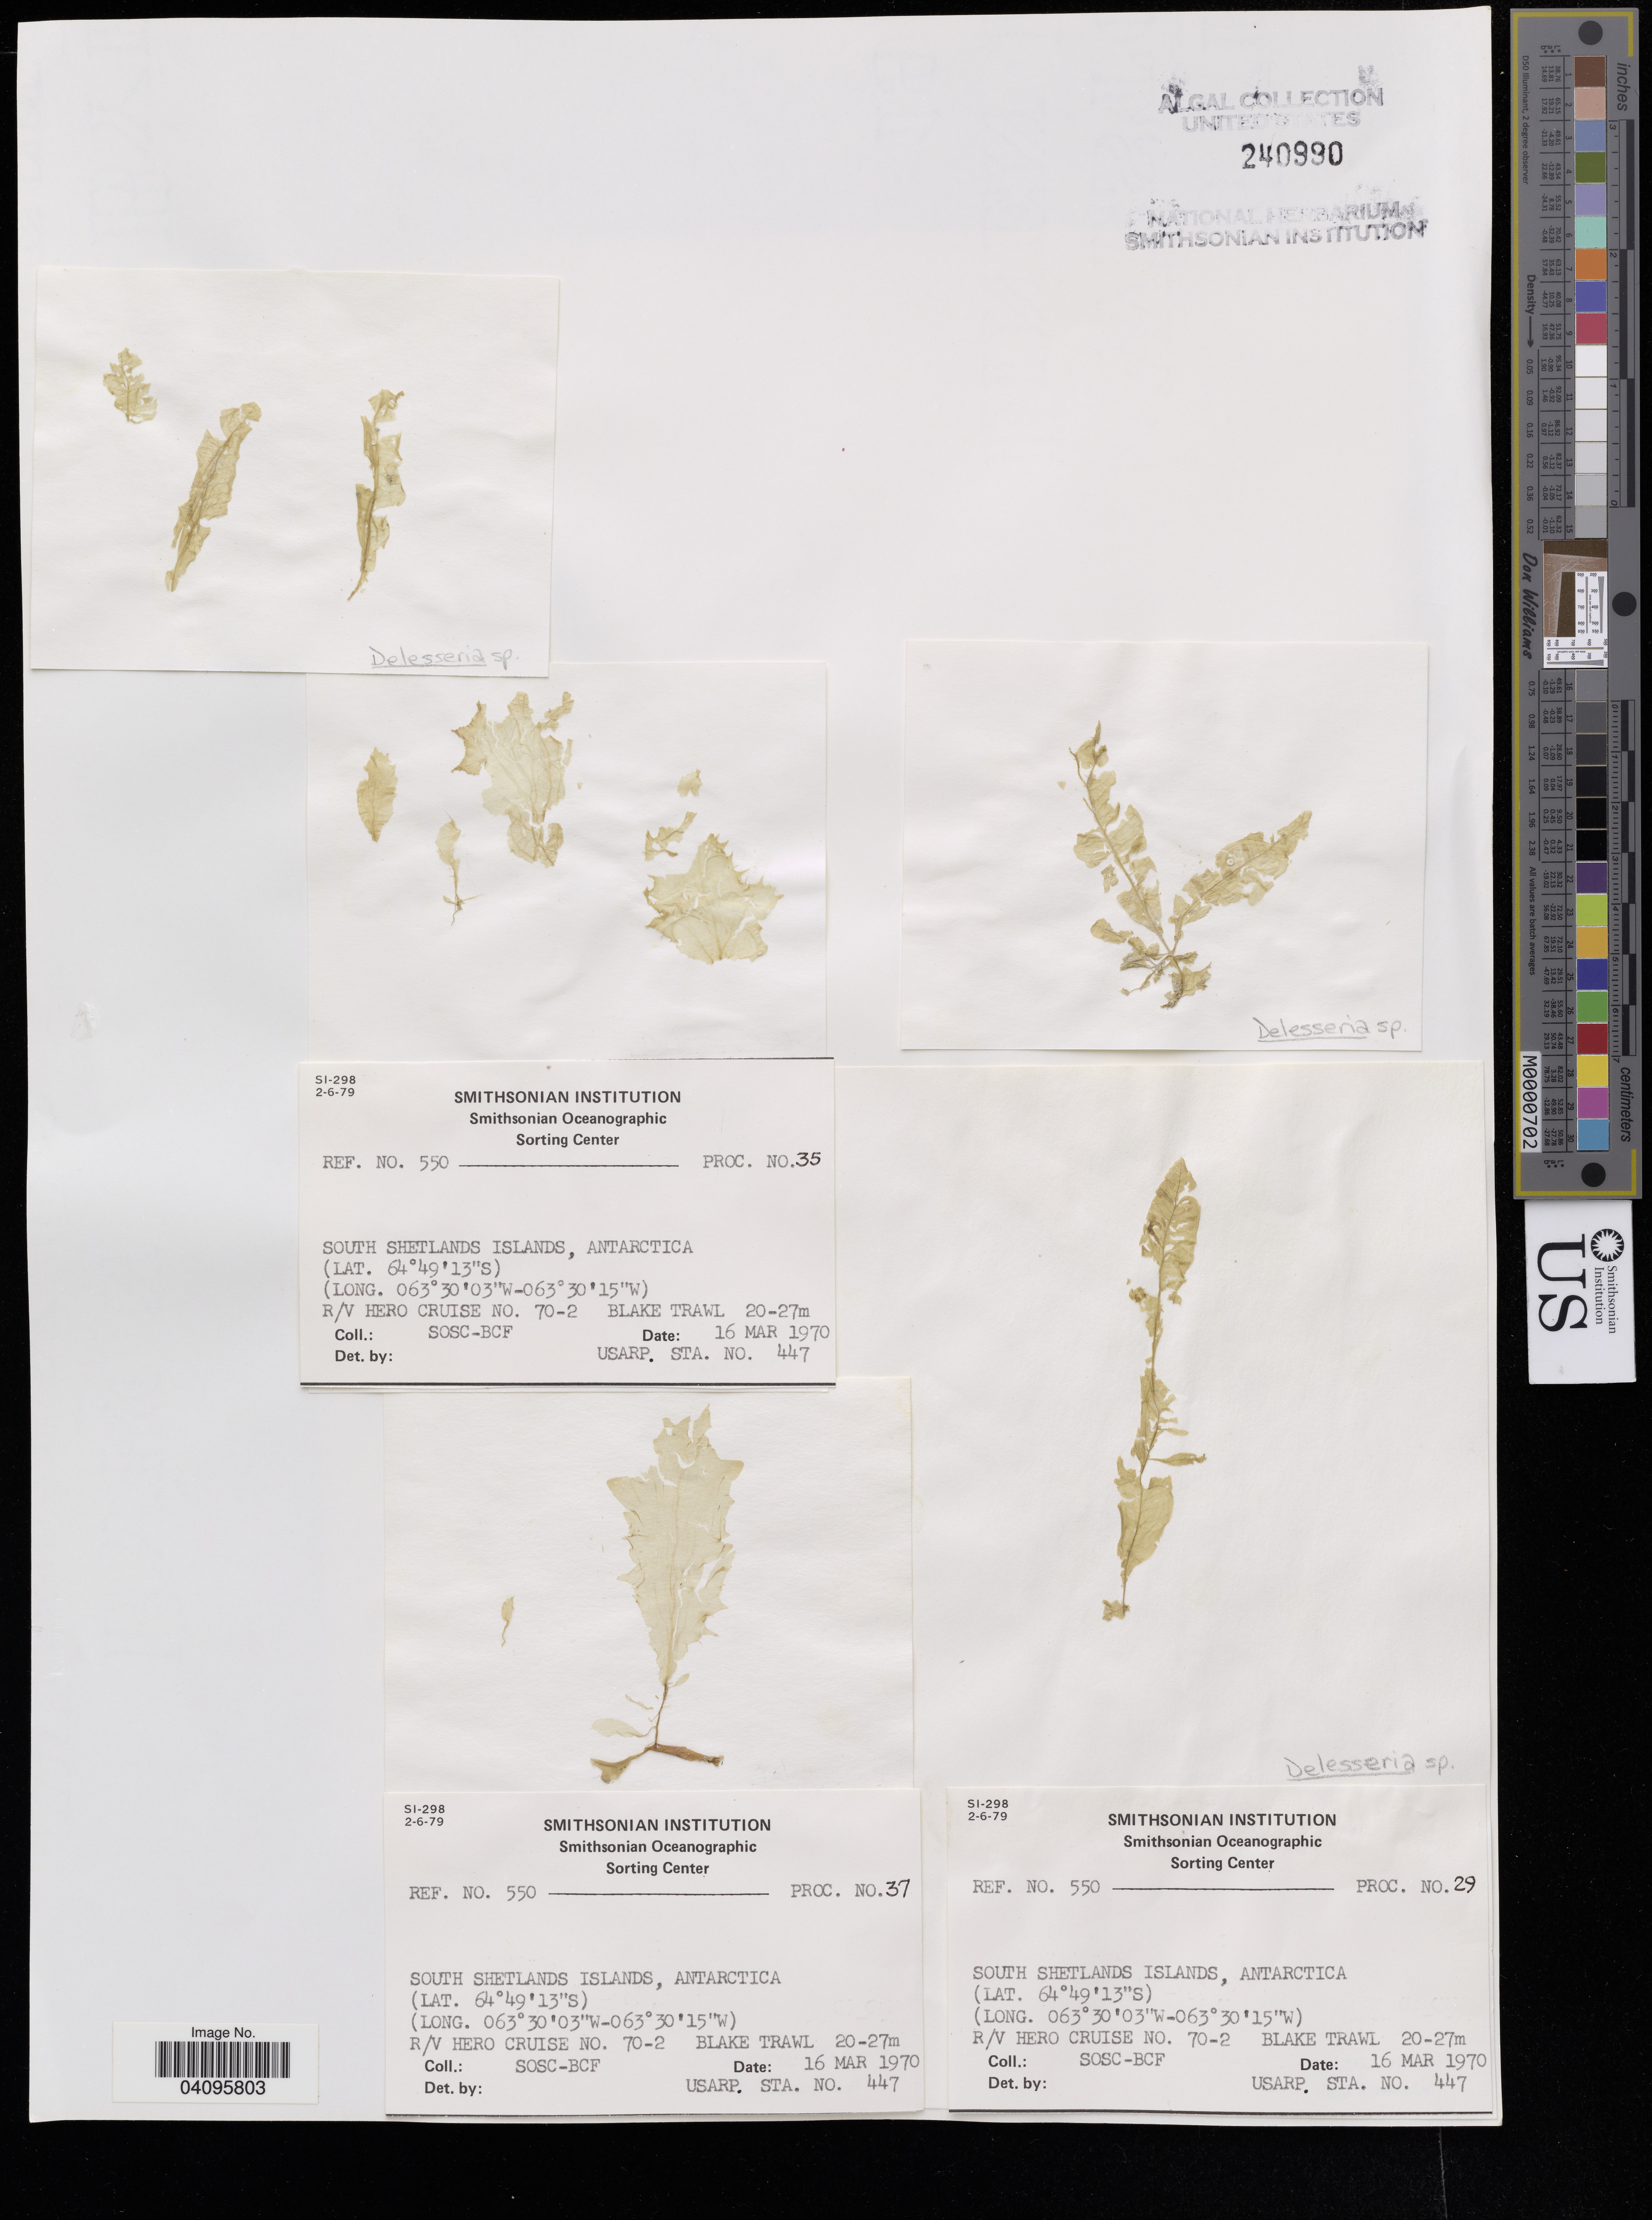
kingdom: Plantae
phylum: Rhodophyta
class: Florideophyceae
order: Ceramiales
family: Delesseriaceae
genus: Delesseria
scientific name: Delesseria sp.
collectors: SOSC-BCF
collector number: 550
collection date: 1970-03-16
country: Antarctica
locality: South Shetlands Islands.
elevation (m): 20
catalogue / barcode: US 240990